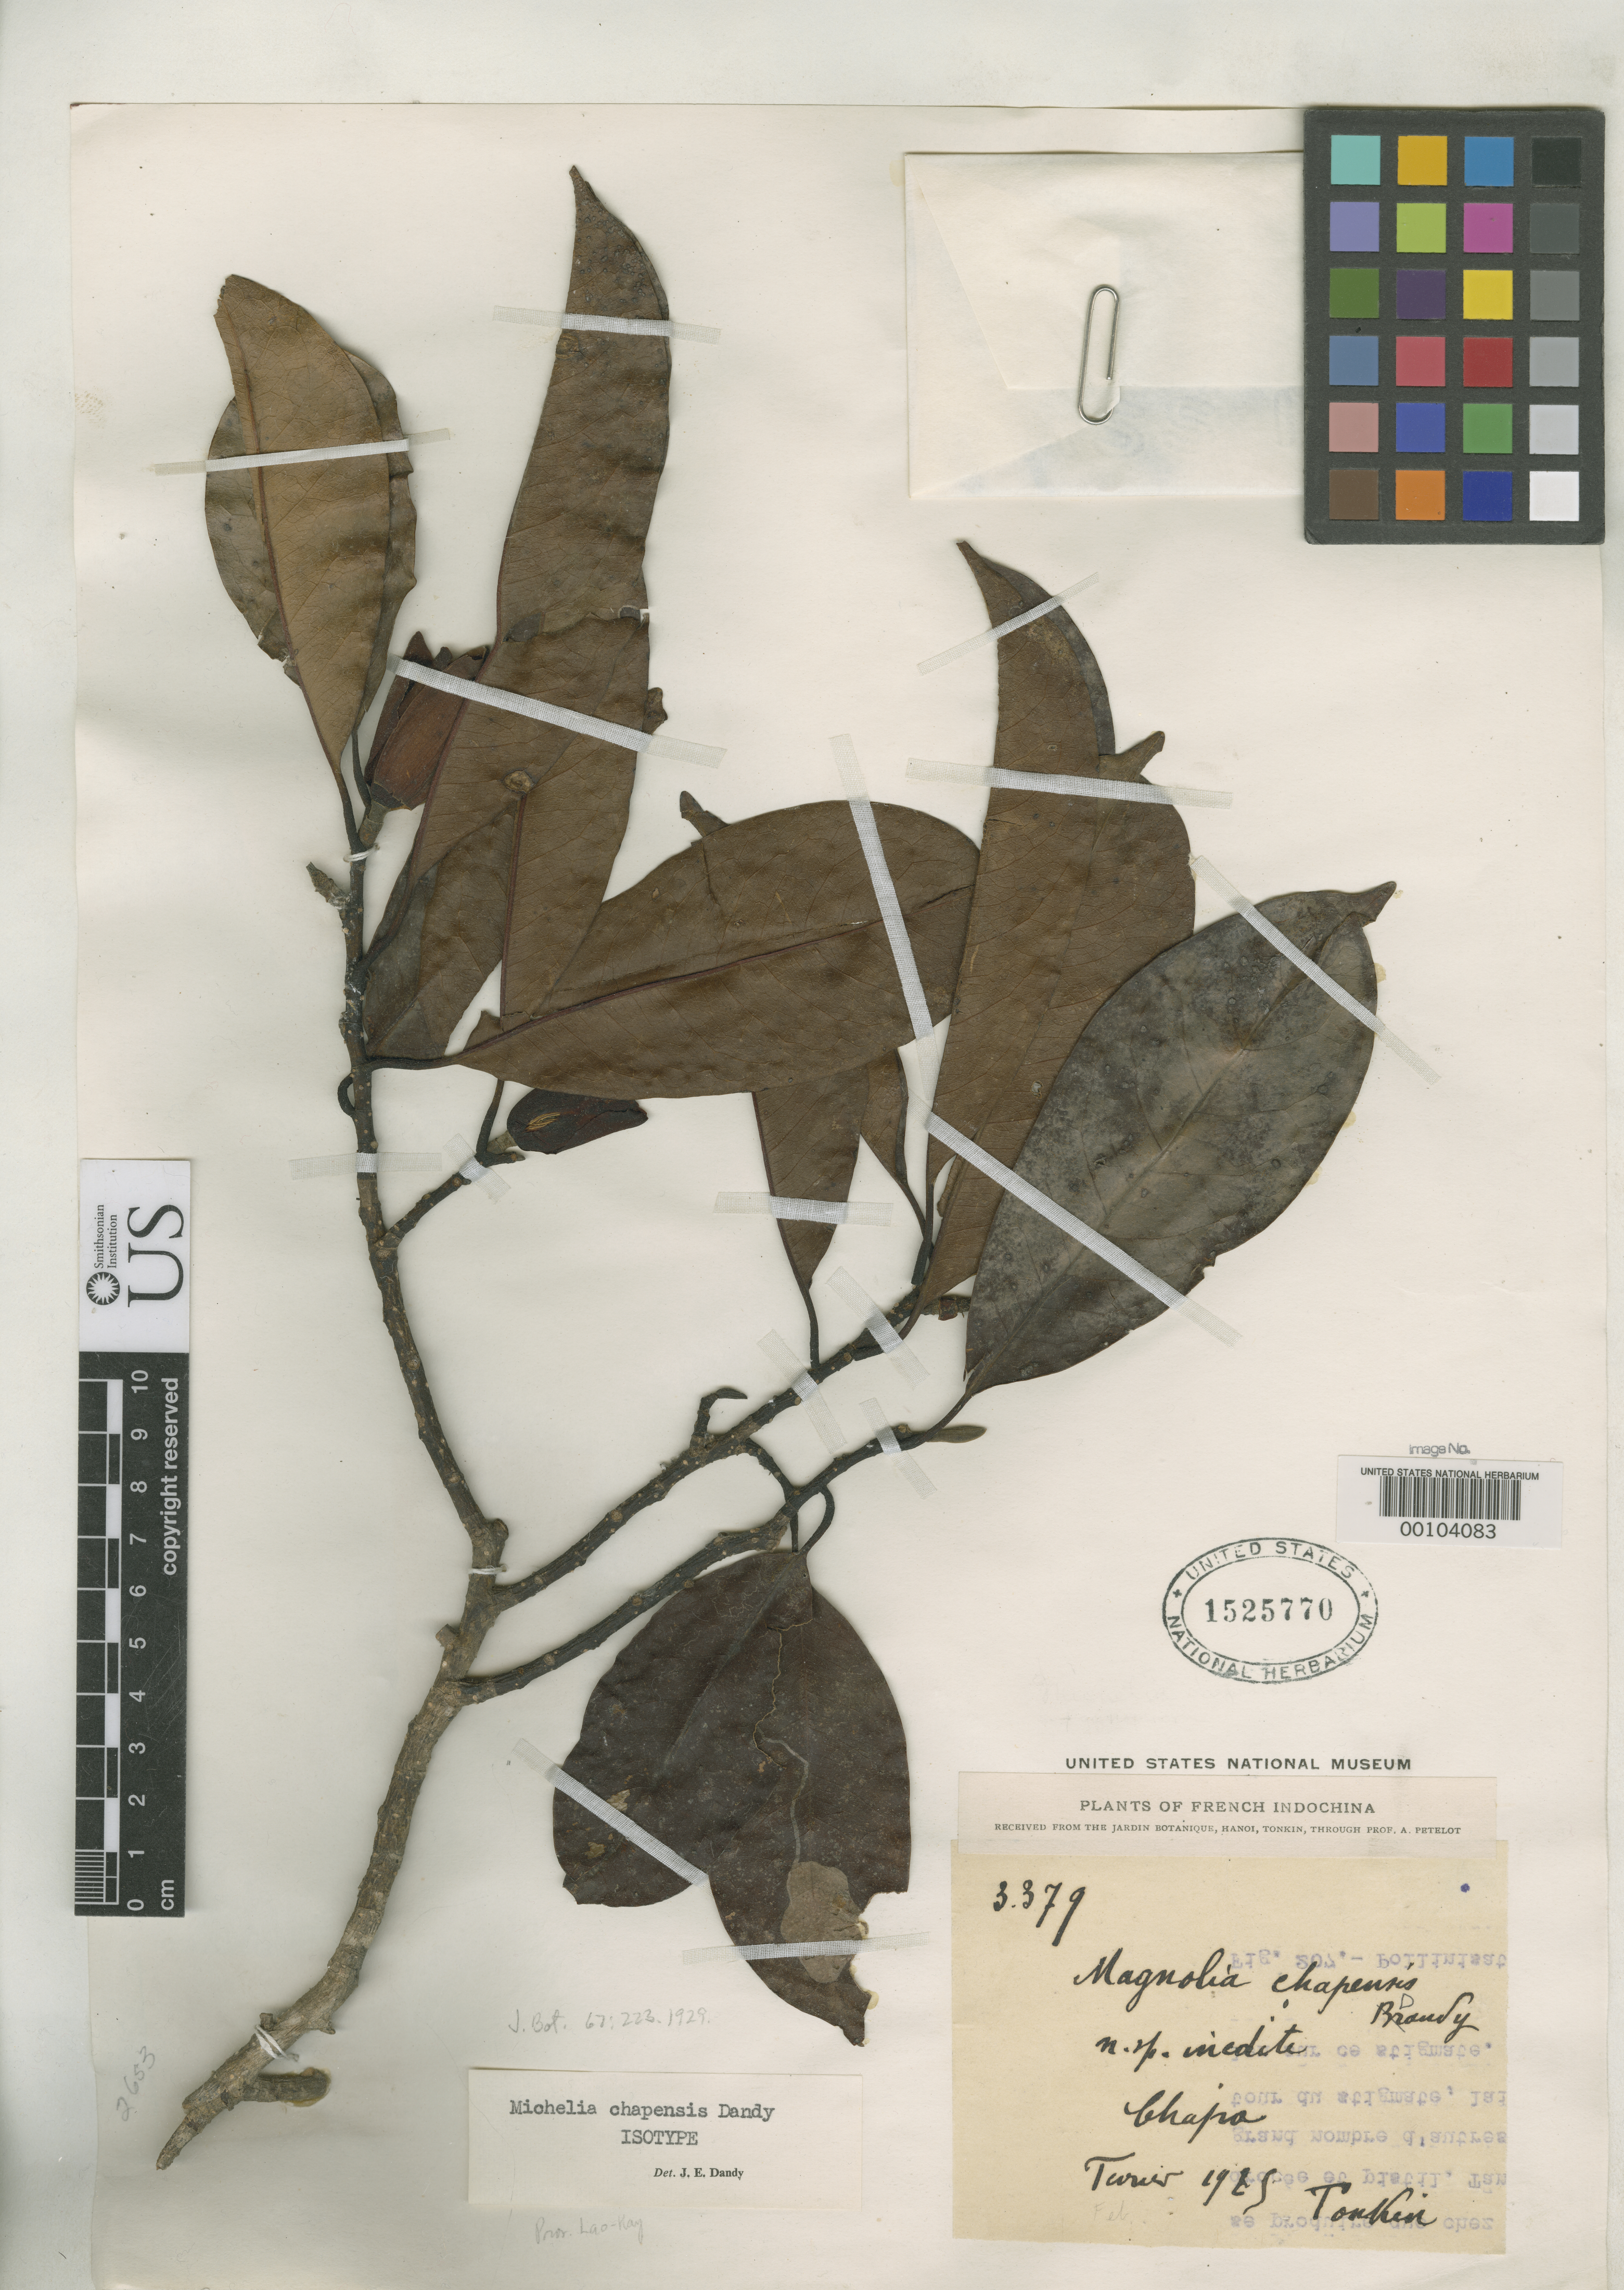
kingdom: Plantae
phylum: Tracheophyta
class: Magnoliopsida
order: Magnoliales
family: Magnoliaceae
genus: Michelia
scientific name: Michelia chapensis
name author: Dandy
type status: Isotype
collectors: P. A. Pételot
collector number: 3379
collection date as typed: Feb 1925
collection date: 1925-02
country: Vietnam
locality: Lao-kay, Chapa.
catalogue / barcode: US 1525770